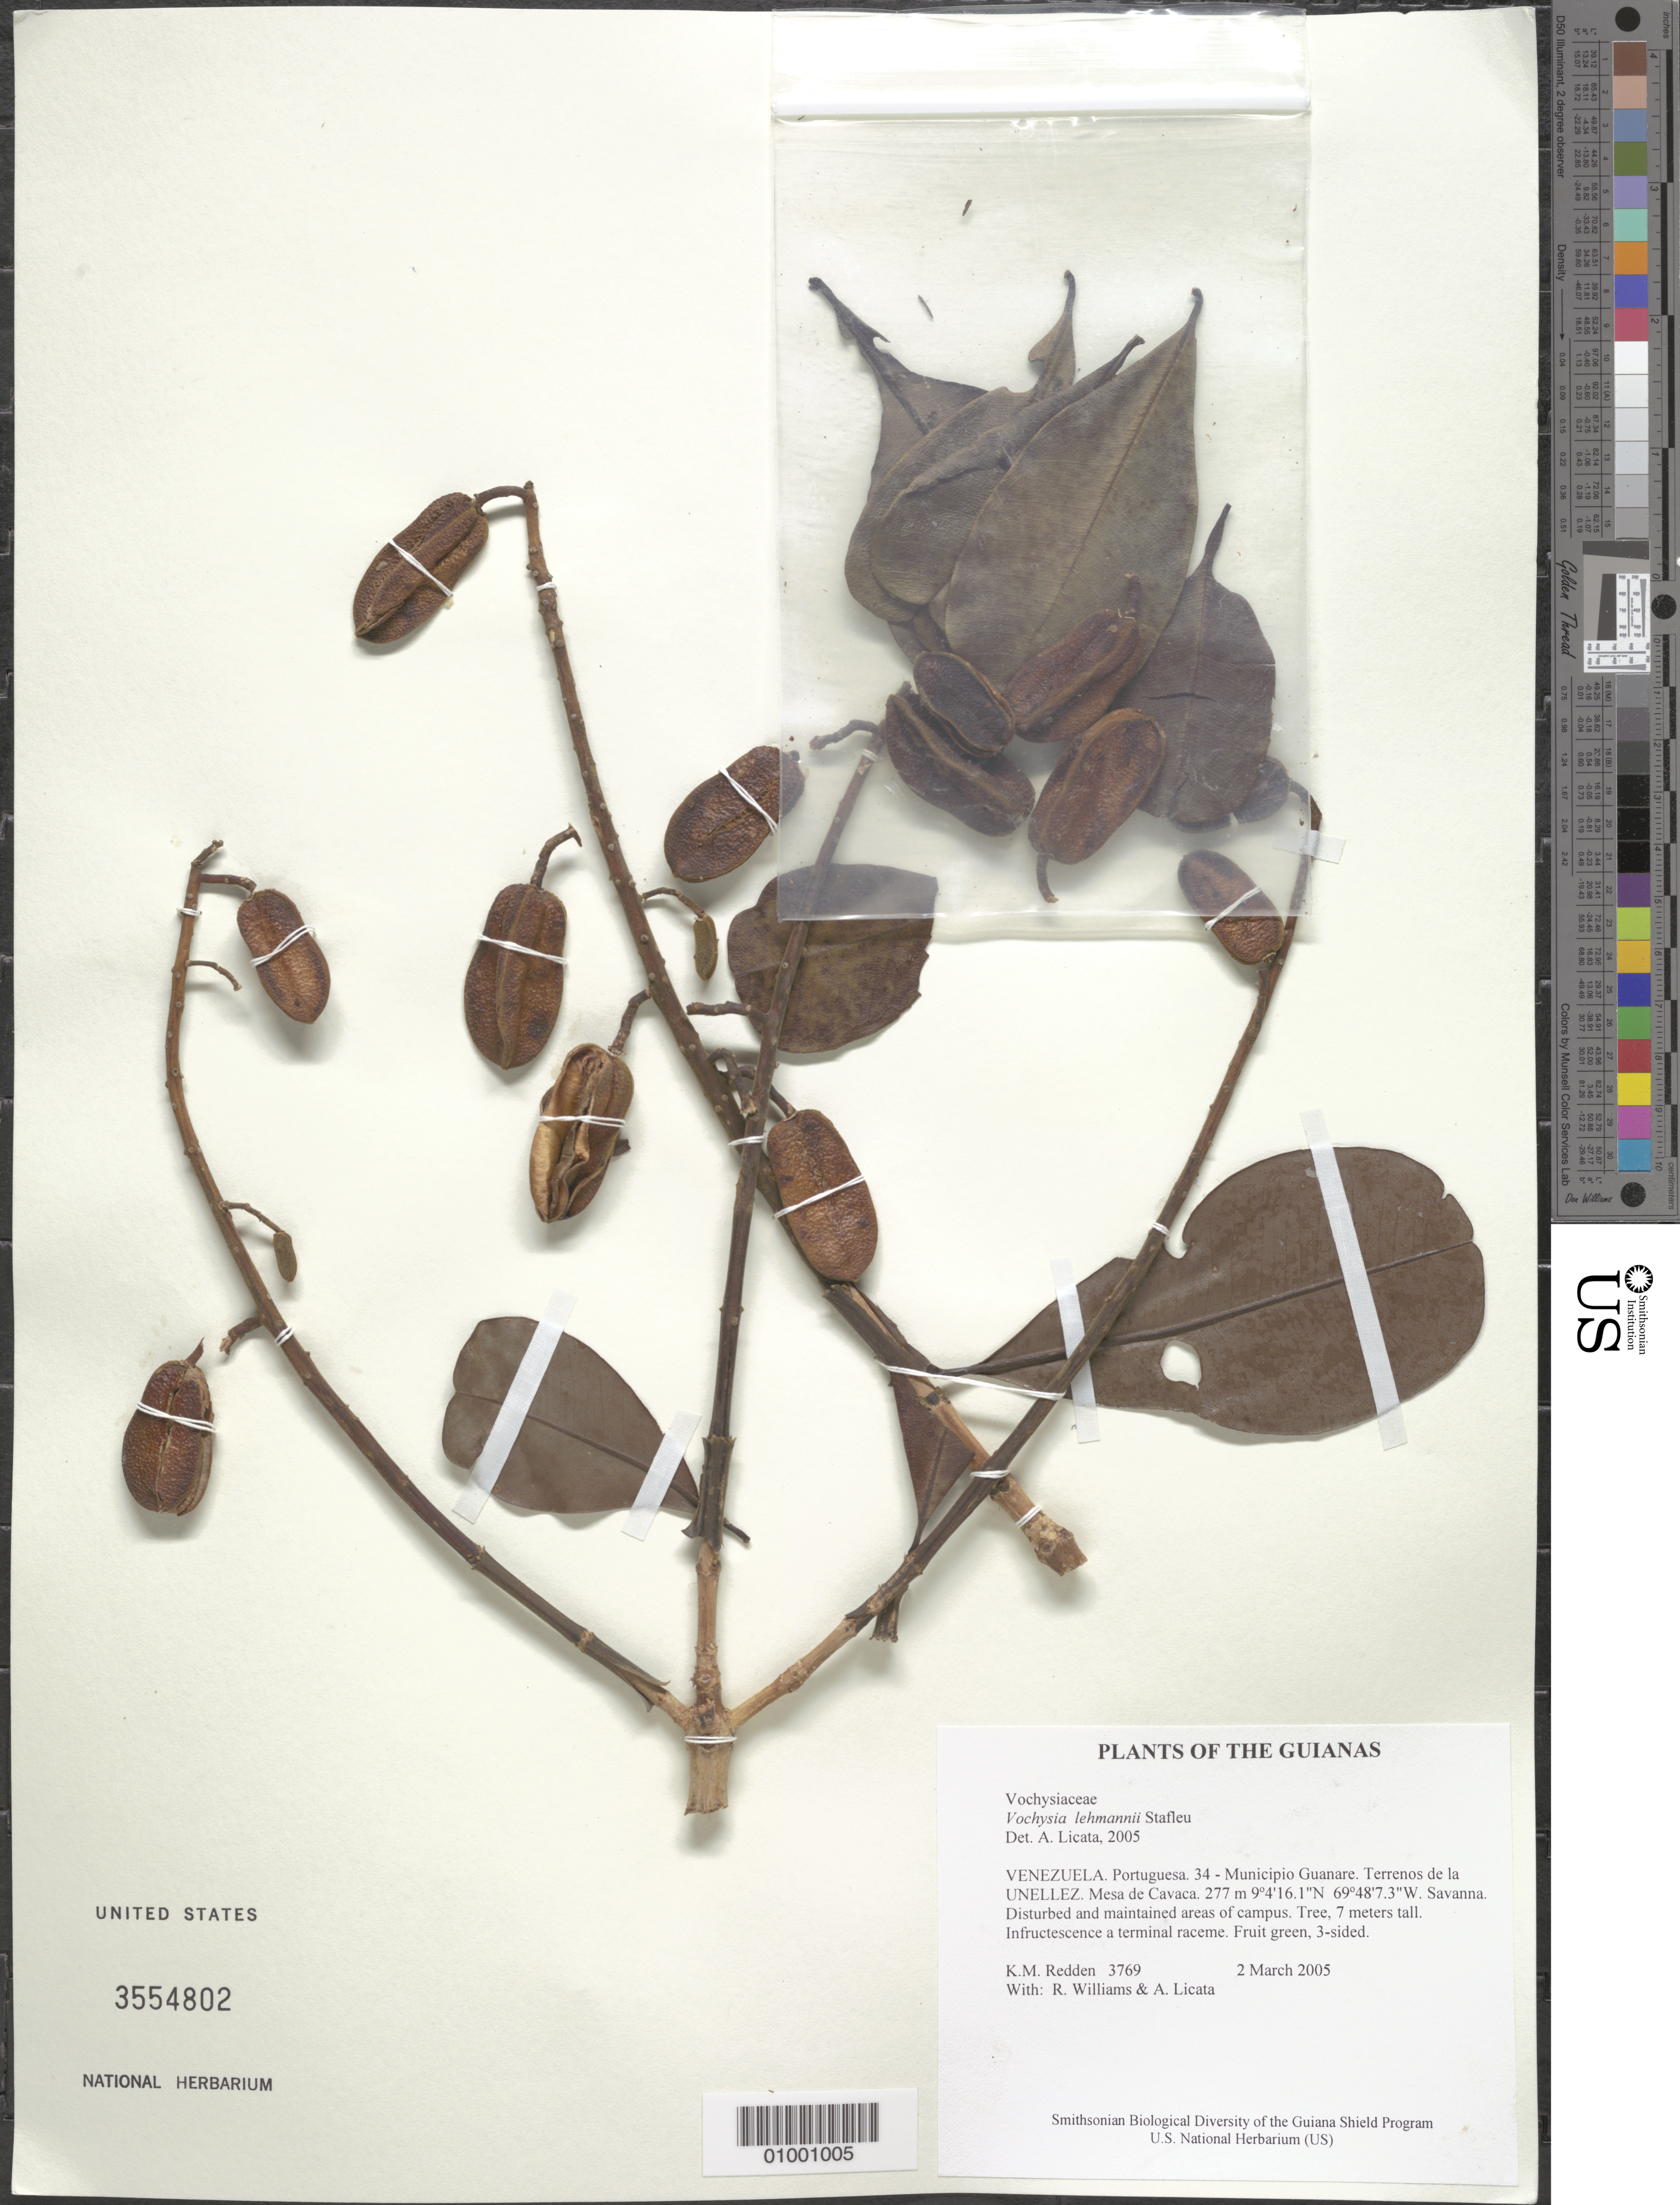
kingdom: Plantae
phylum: Tracheophyta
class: Magnoliopsida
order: Myrtales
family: Vochysiaceae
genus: Vochysia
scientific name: Vochysia lehmannii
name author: Hieron.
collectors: K. M. Redden, R. Williams & A. Licata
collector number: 3769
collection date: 2005-03-02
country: Venezuela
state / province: Portuguesa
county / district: Guanare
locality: Terrenos de la UNELLEZ. Mesa de Cavaca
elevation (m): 277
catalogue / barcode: US 3554802